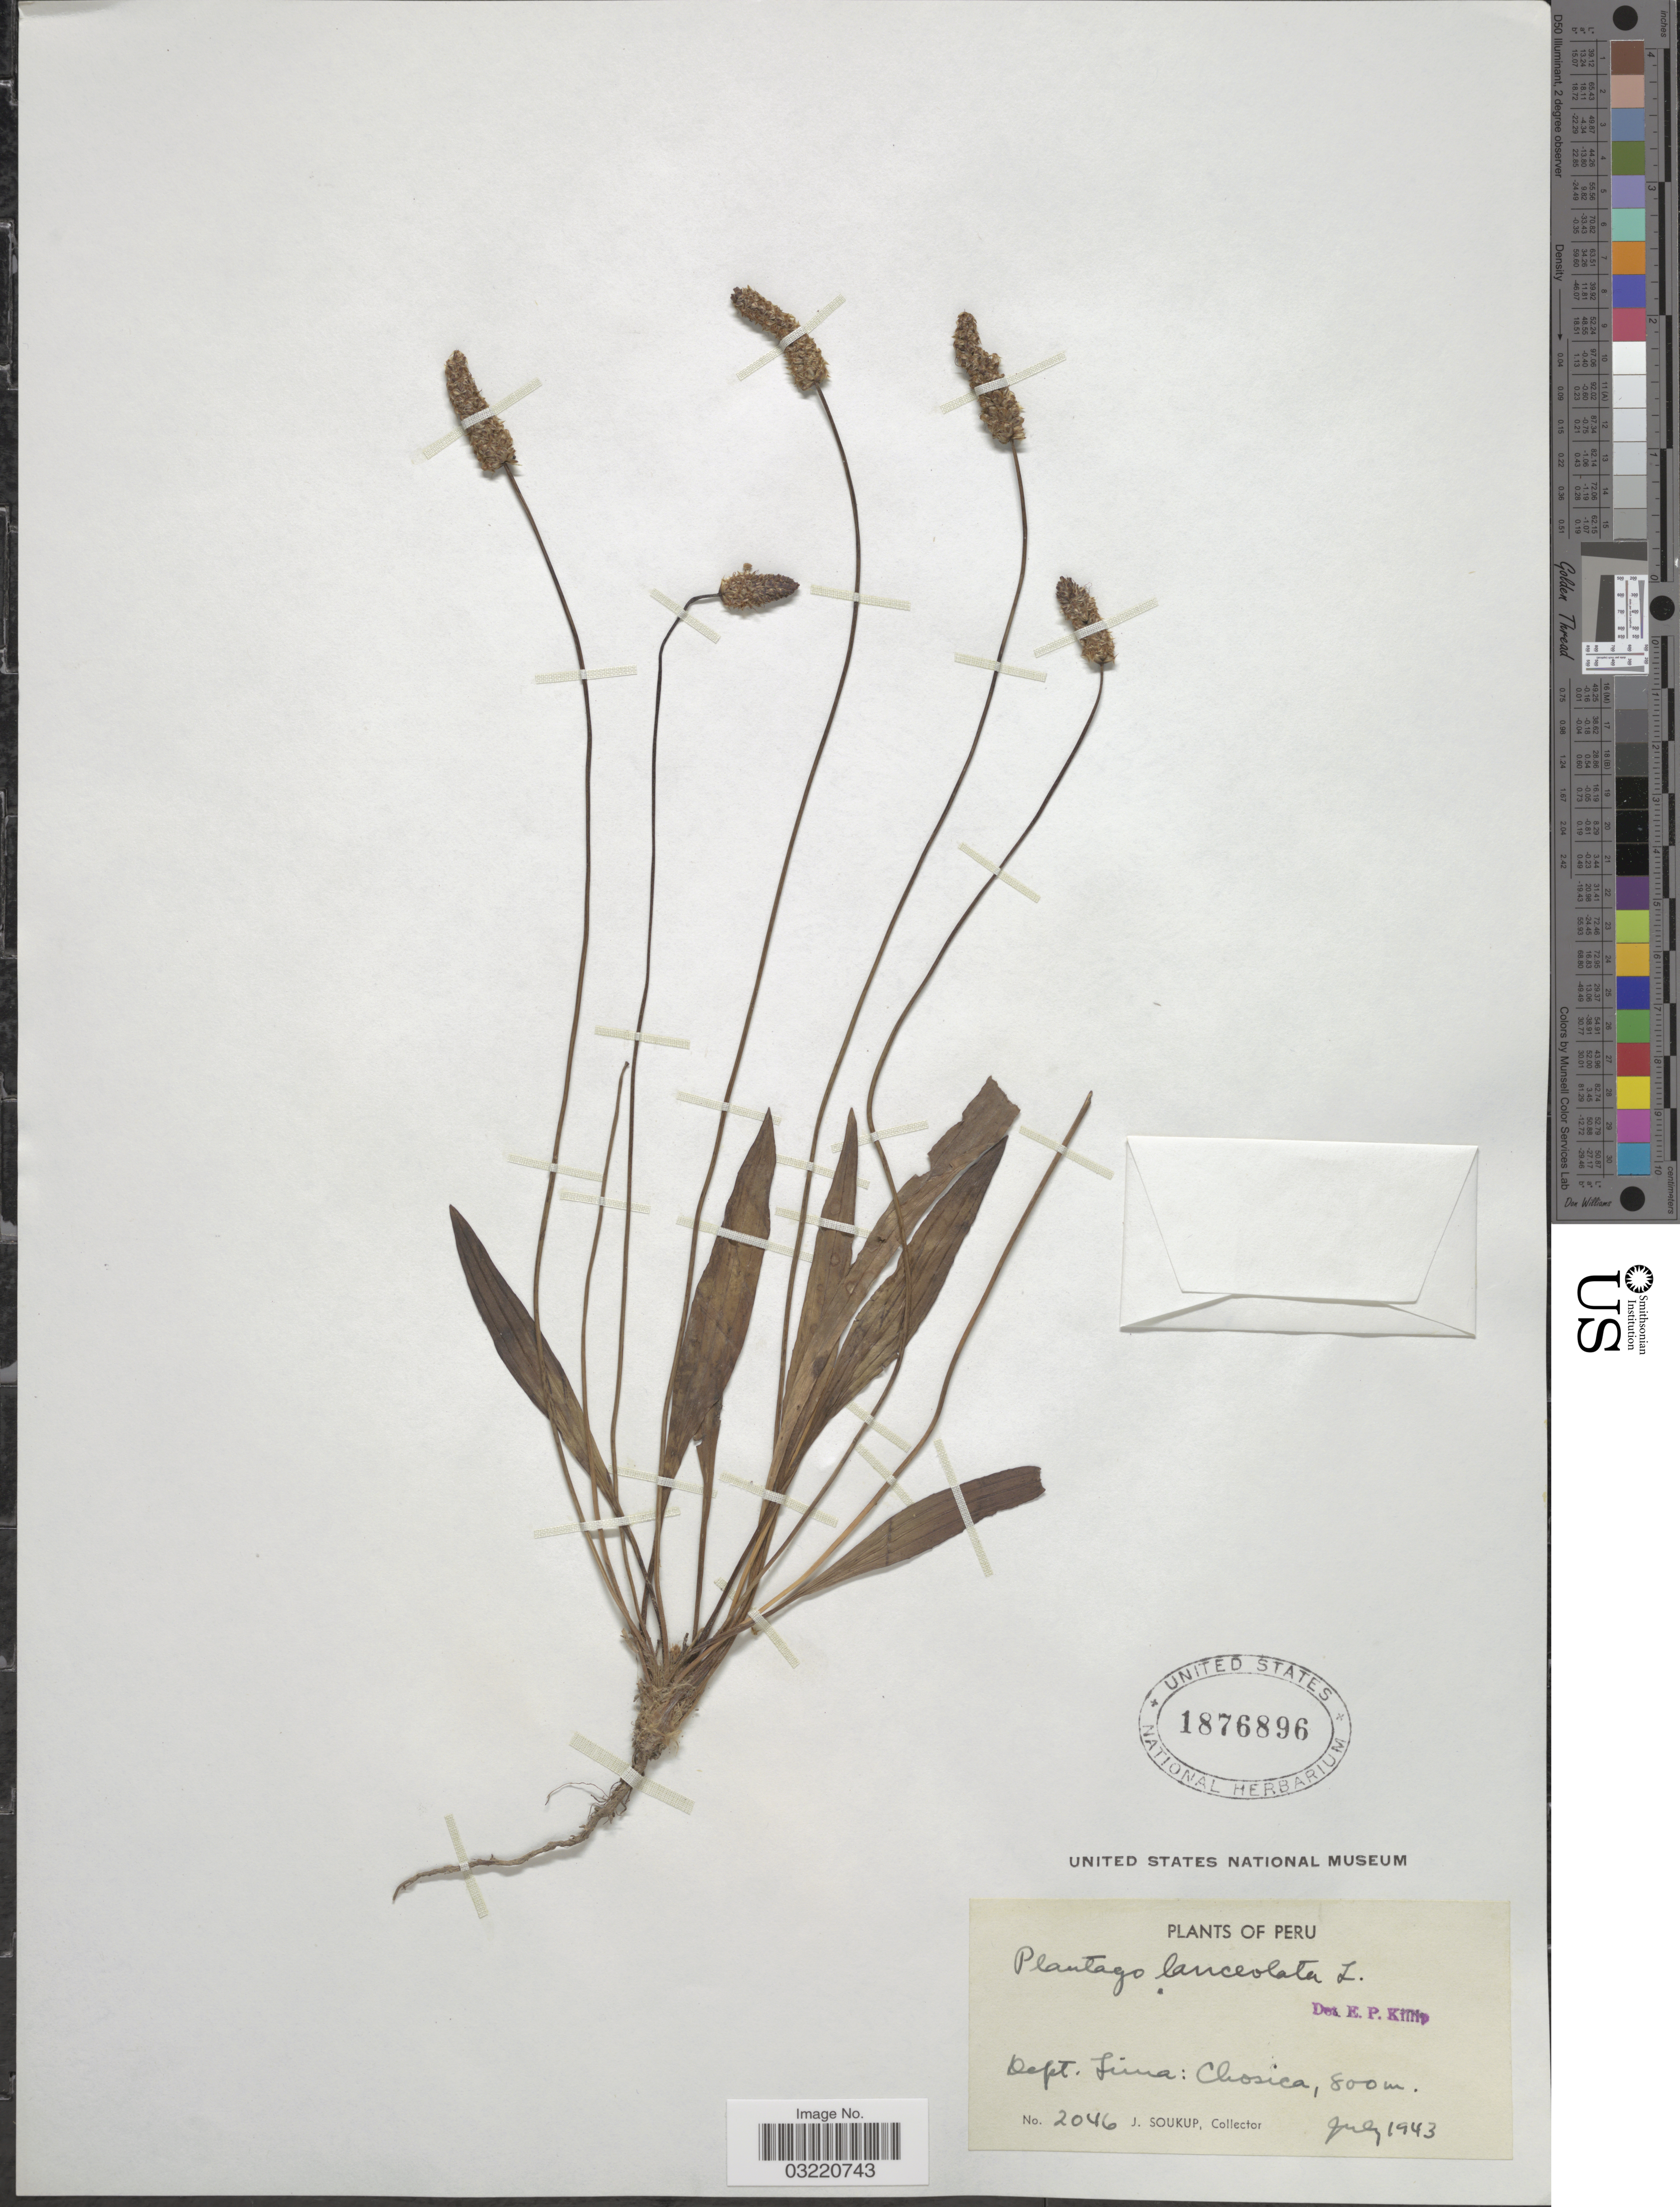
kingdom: Plantae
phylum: Tracheophyta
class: Magnoliopsida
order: Lamiales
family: Plantaginaceae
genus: Plantago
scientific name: Plantago lanceolata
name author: L.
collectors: J. Soukop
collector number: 2046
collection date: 1943-07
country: Peru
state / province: Lima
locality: Dept. Lima: Chosica.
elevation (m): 800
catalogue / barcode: US 1876896